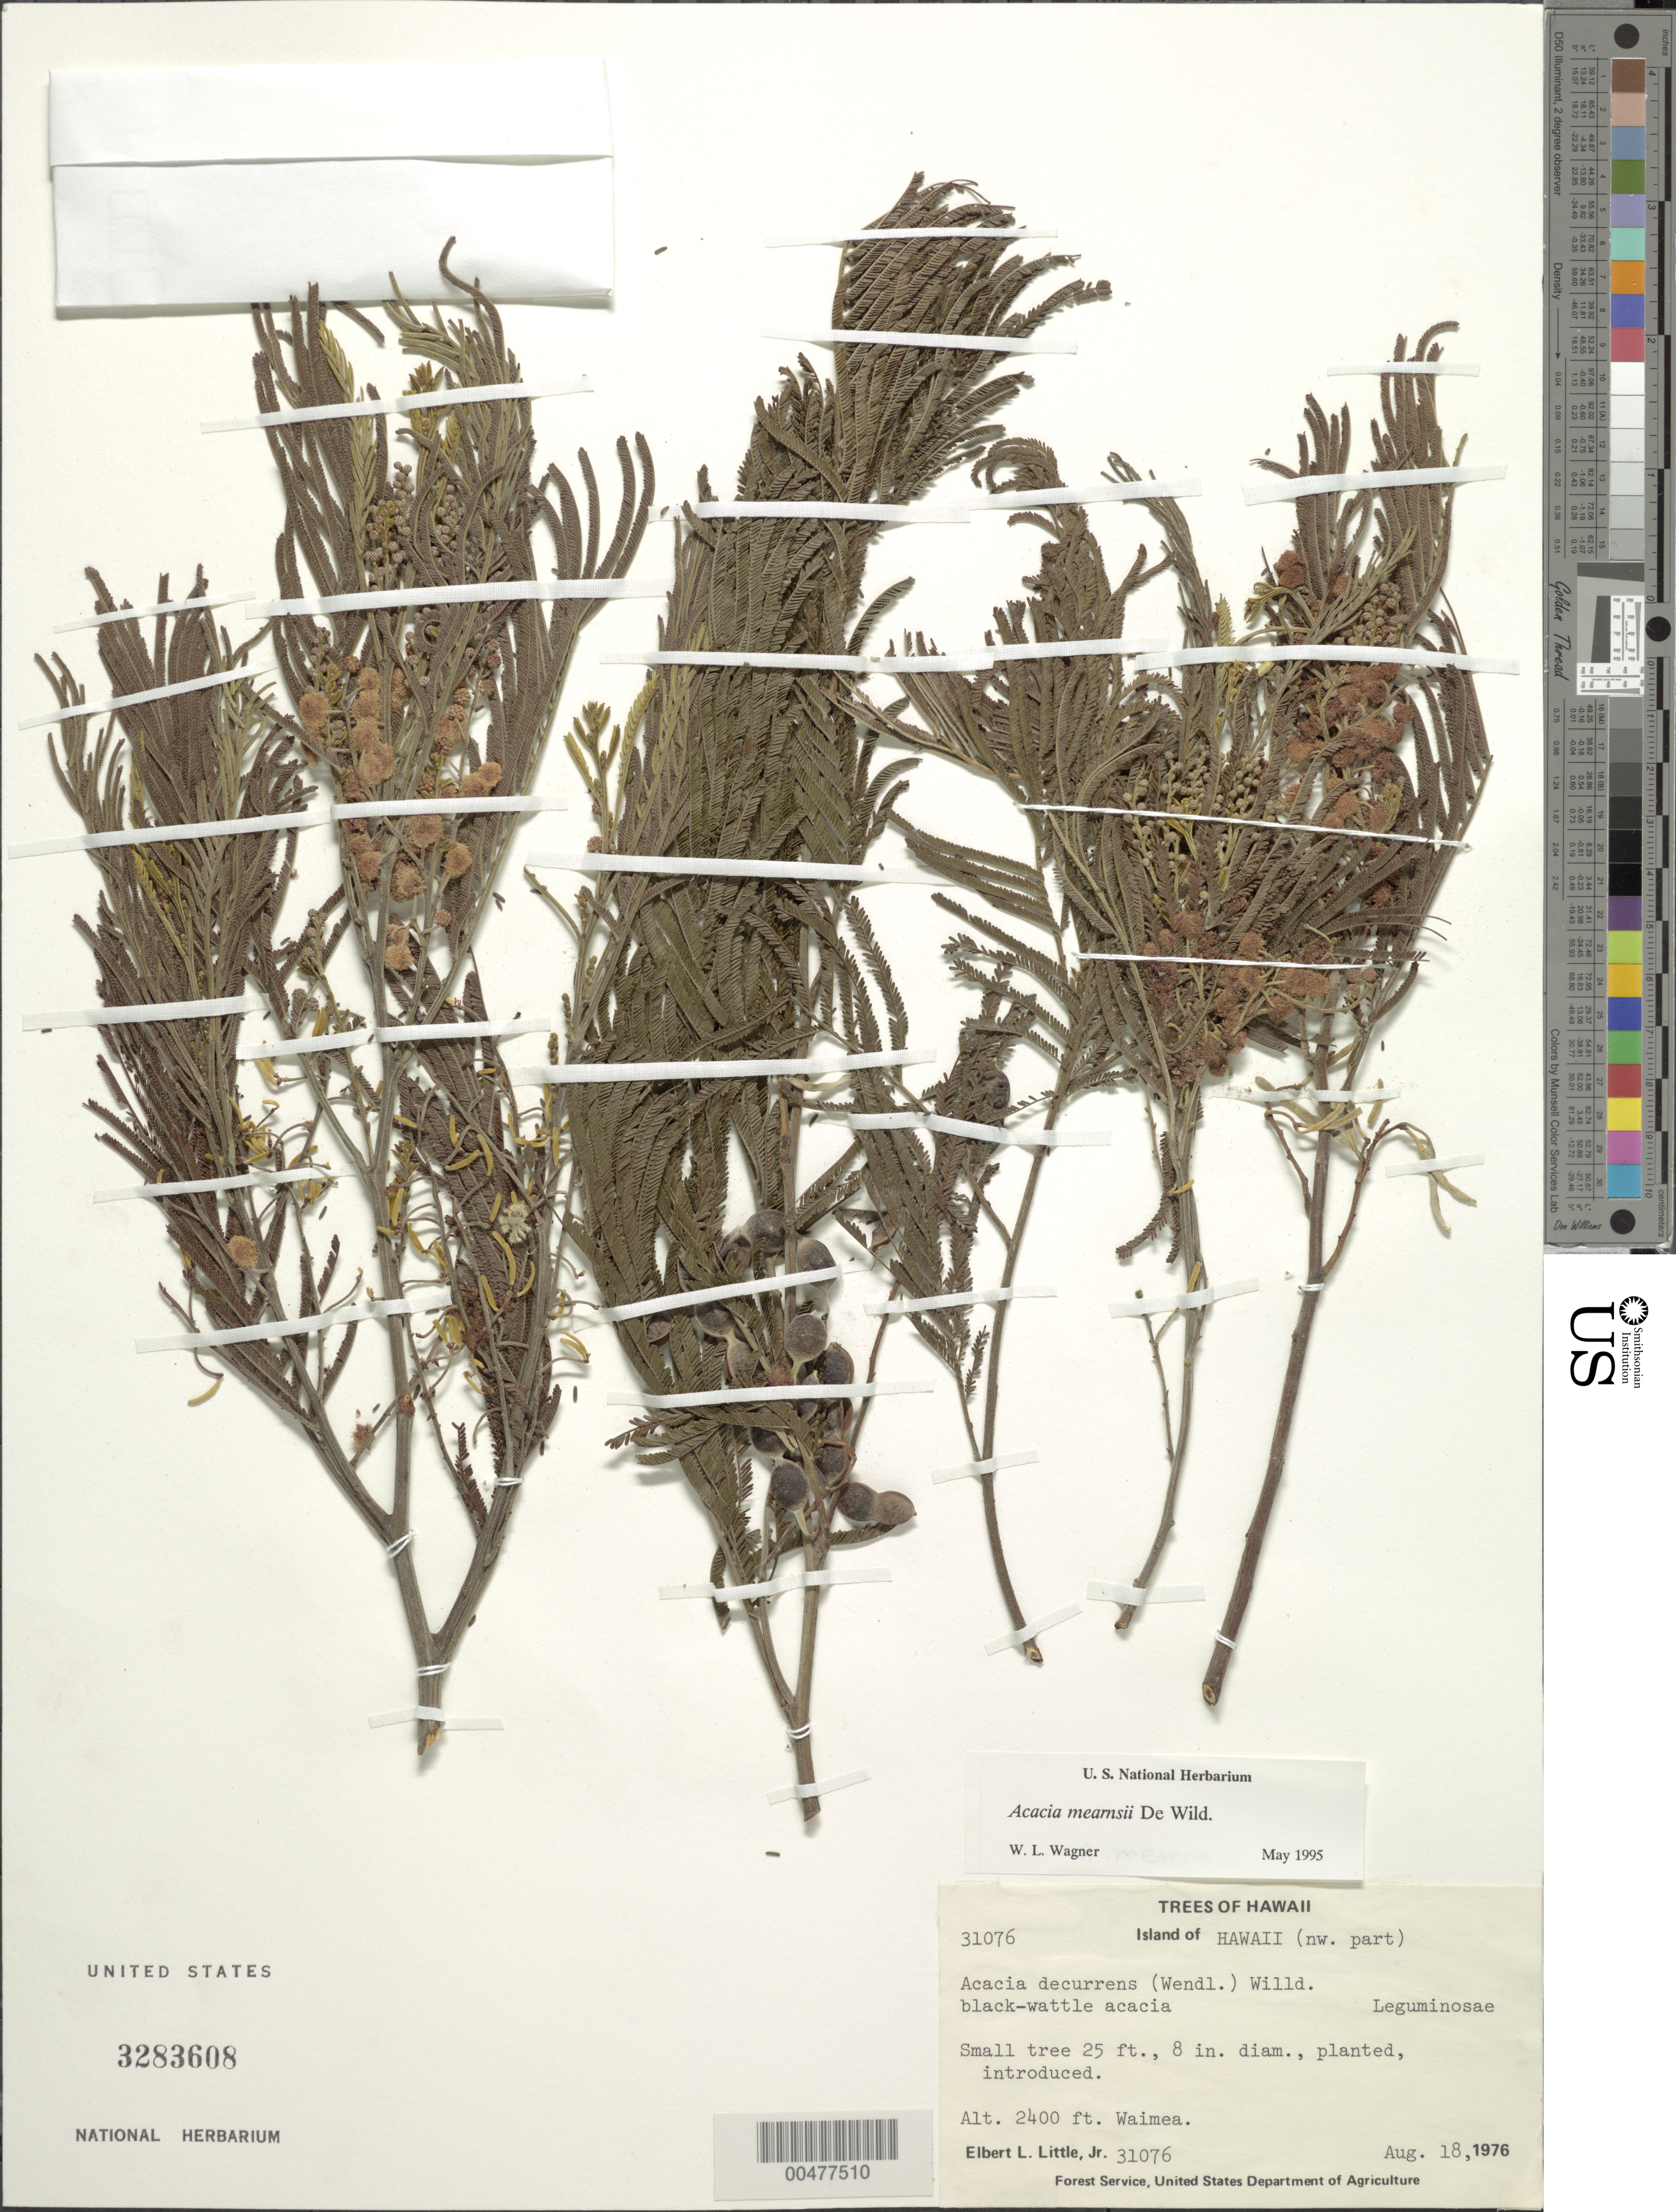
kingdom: Plantae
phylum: Tracheophyta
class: Magnoliopsida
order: Fabales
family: Fabaceae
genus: Acacia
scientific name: Acacia mearnsii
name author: De Wild.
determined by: Wagner, W. L., (BOT), Smithsonian Institution - National Museum of Natural History (UNITED STATES)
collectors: E. L. Little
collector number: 31076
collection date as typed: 18 Aug 1976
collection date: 1976-08-18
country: United States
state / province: Hawaii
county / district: Hawaii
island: Hawaii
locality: Koaia Tree Sanctuary, 5 mi. nw of Waimea, NW part of Hawaii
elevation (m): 914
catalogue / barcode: US 3283608